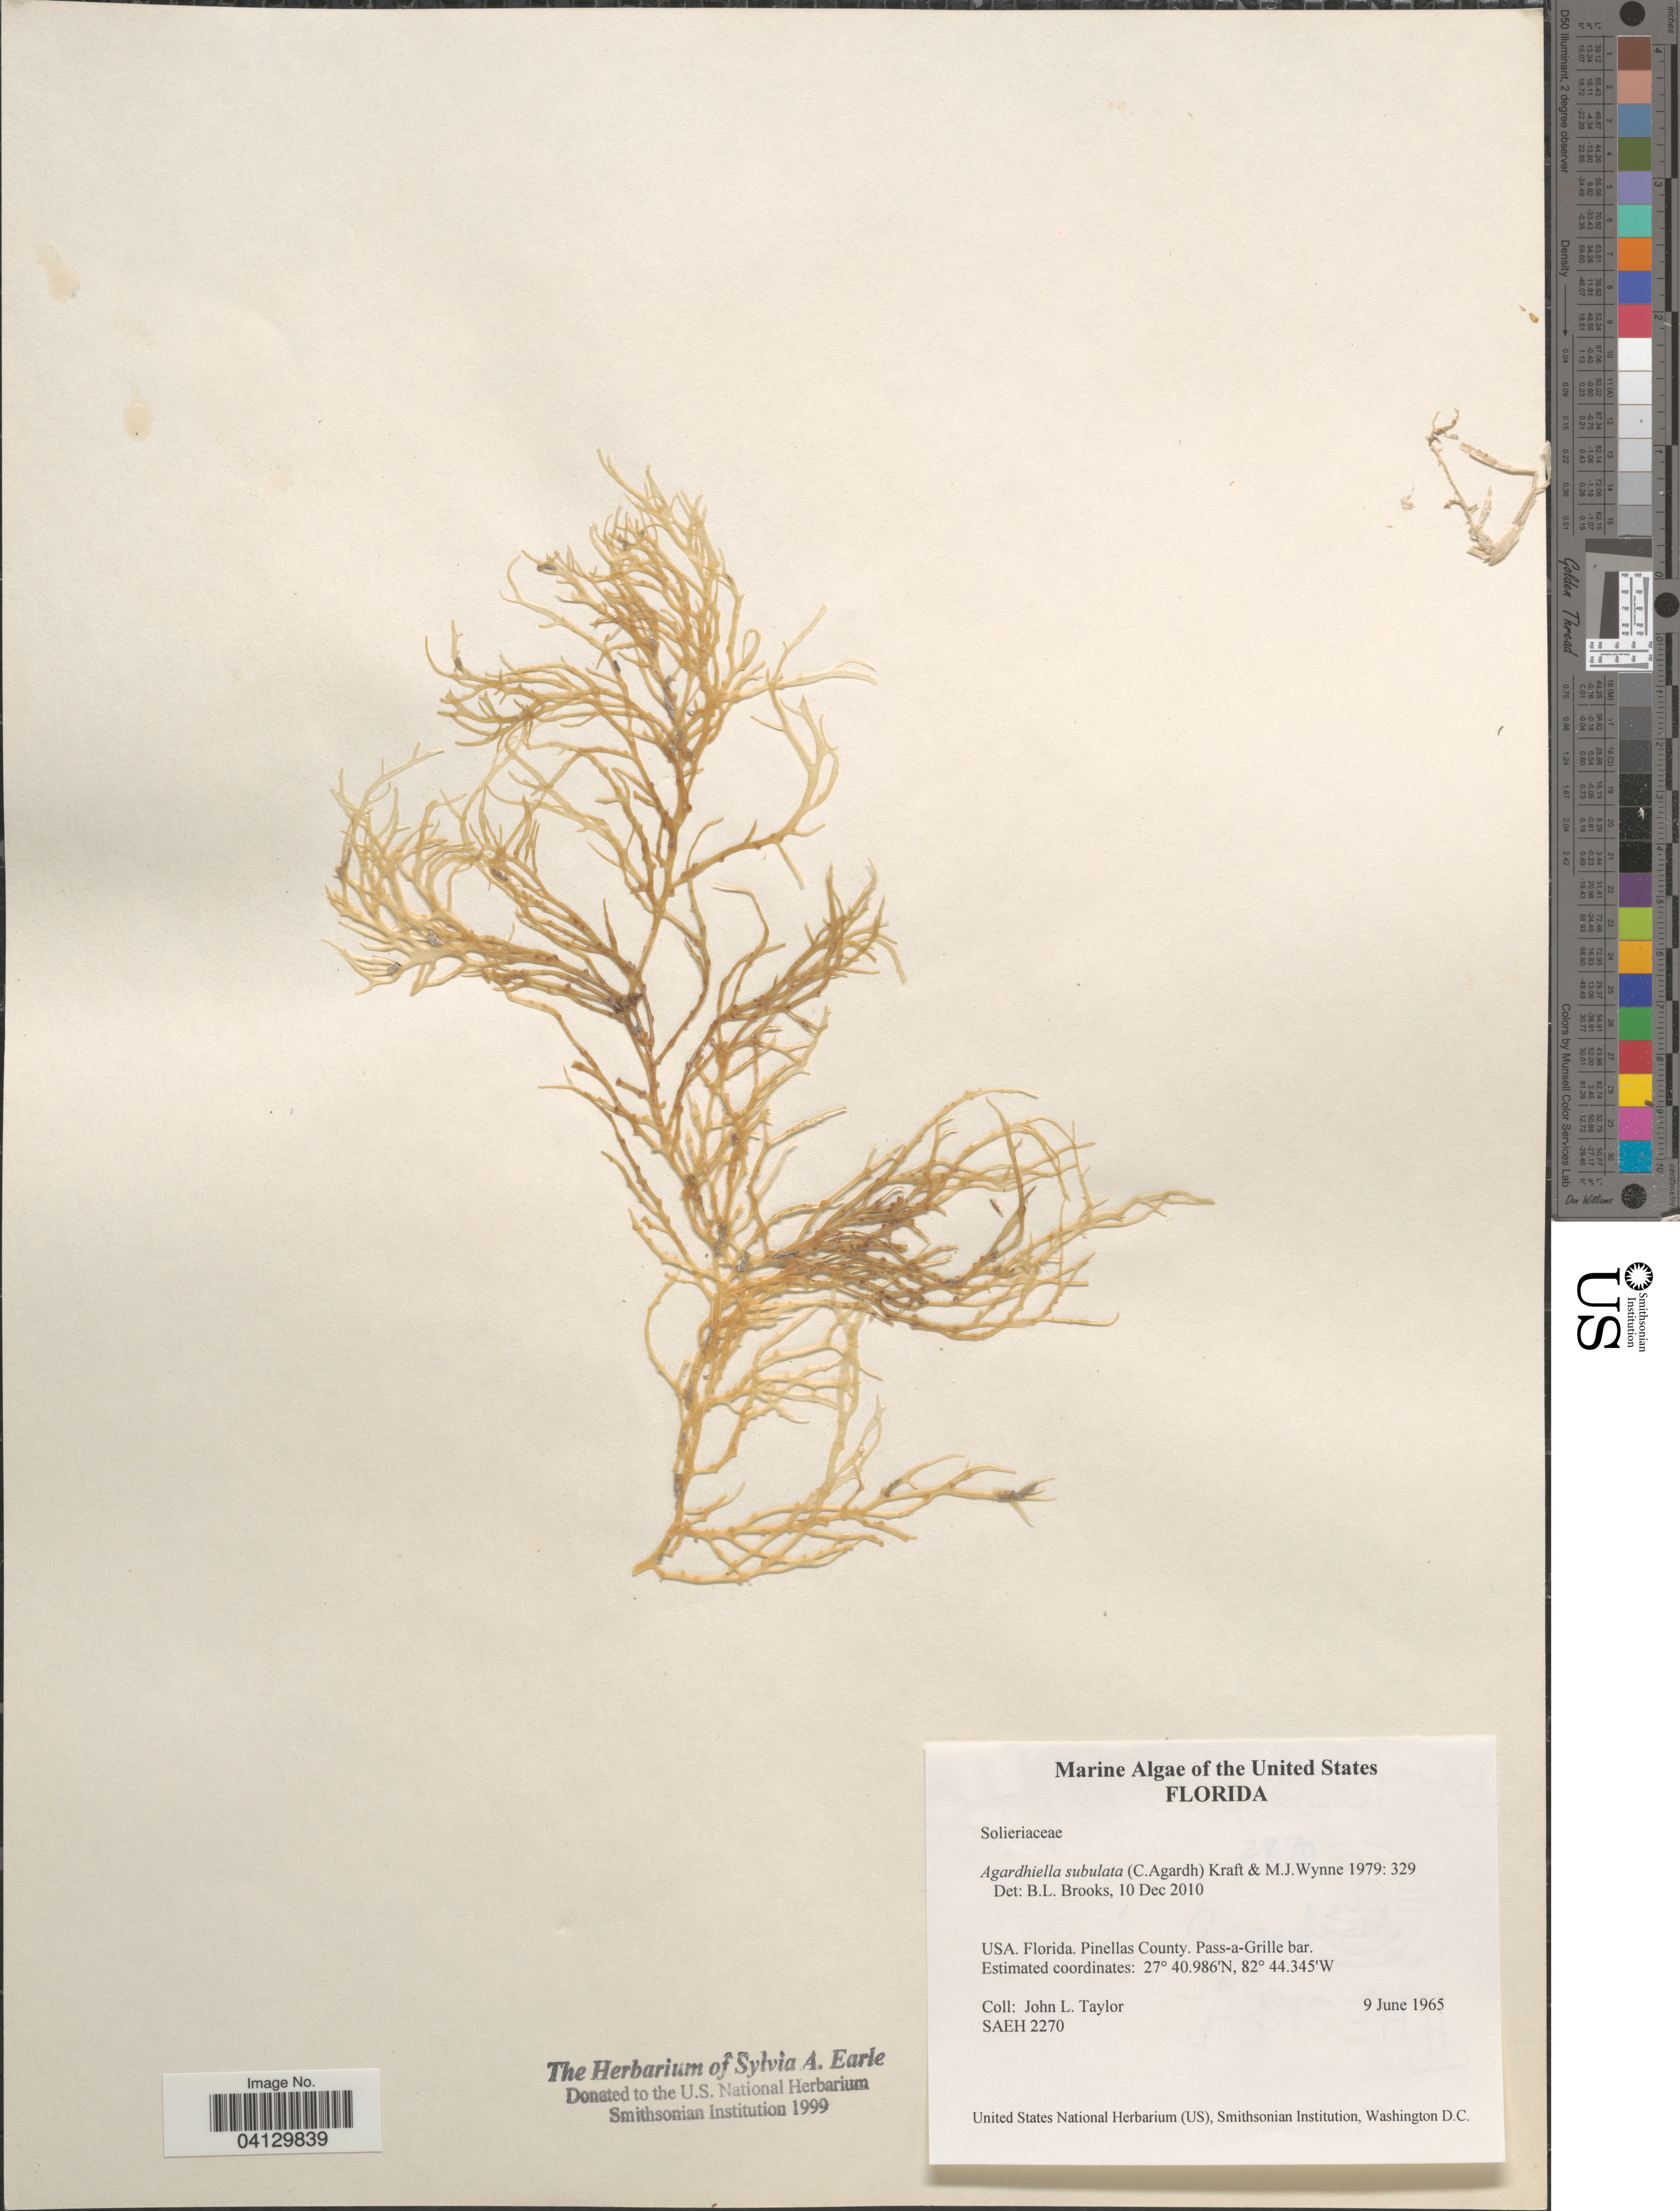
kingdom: Plantae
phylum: Rhodophyta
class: Florideophyceae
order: Gigartinales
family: Solieriaceae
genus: Agardhiella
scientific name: Agardhiella subulata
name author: (C. Agardh) G.T.Kraft & M.J. Wynne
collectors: J. L. Taylor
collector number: SAEH2270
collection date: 1965-06-09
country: United States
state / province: Florida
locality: Pinellas County. Pass-a-Grille bar.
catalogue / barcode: US 328696